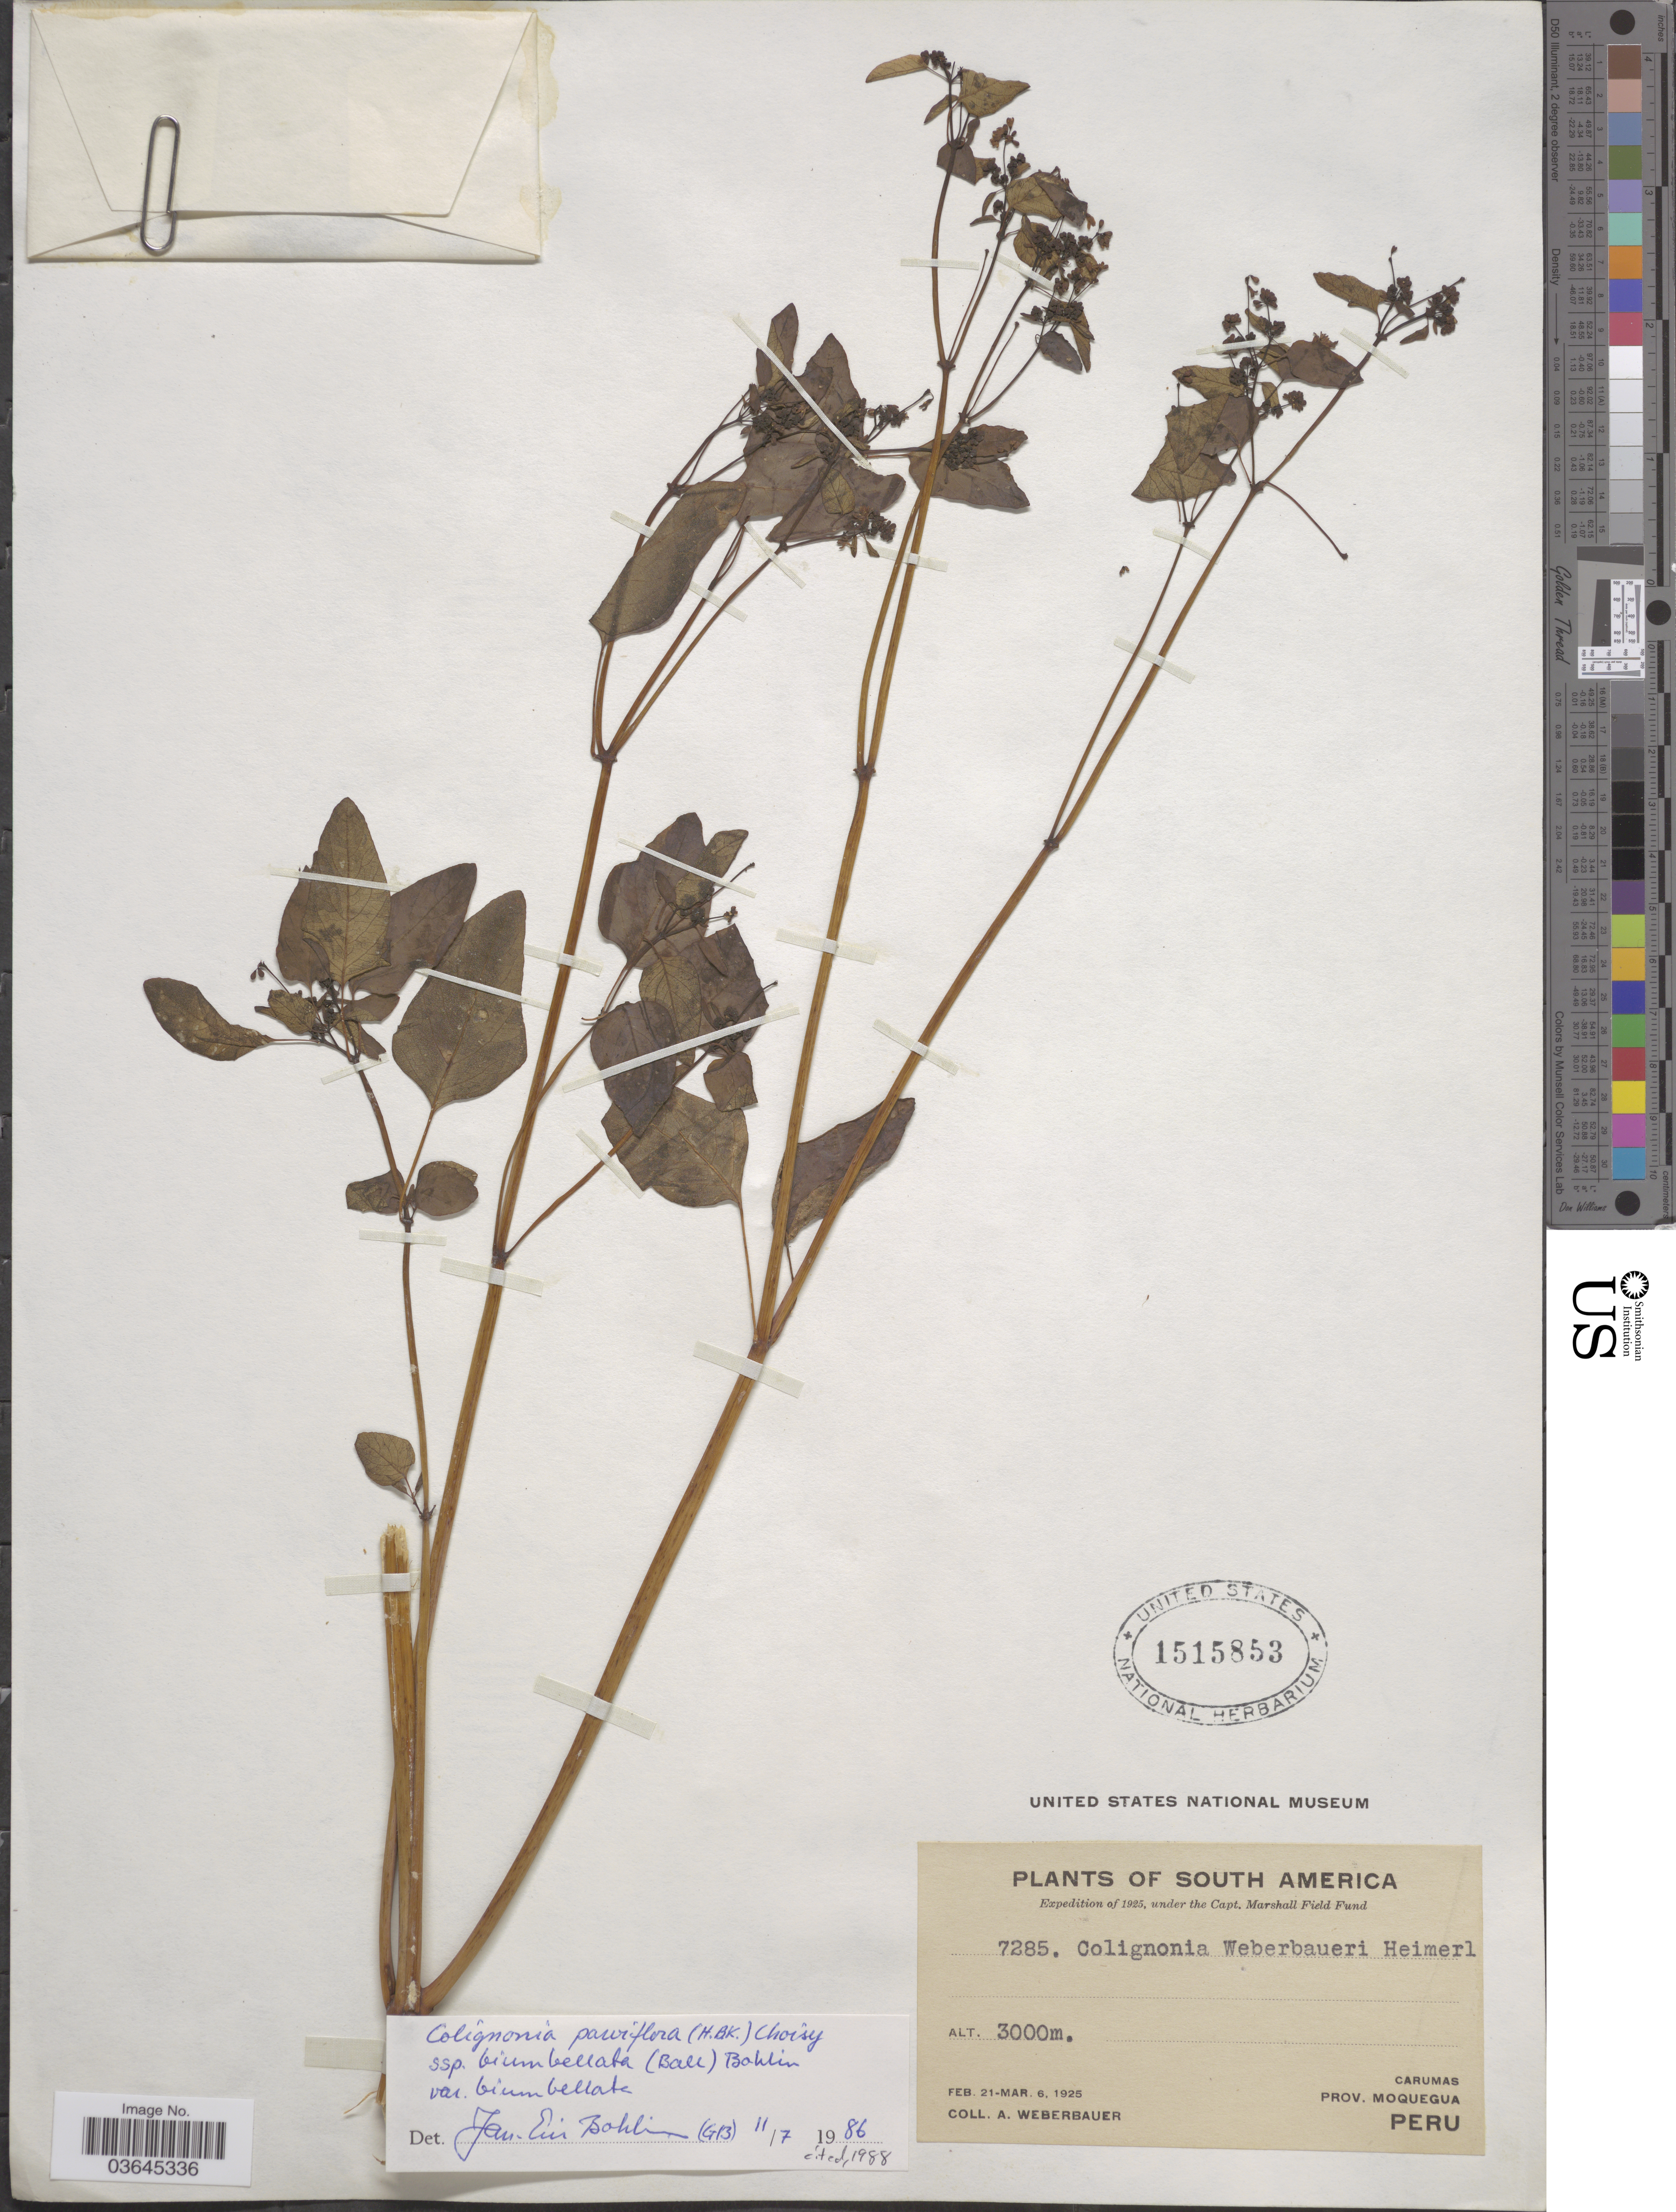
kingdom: Plantae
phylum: Tracheophyta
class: Magnoliopsida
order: Caryophyllales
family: Nyctaginaceae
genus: Colignonia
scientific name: Colignonia parviflora subsp. biumbellata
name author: (Ball) J.E. Bohlin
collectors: A. Weberbauer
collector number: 7285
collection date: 1925-02-21/1925-03-06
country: Peru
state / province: Moquegua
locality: Carumas.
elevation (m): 3000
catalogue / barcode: US 1515853